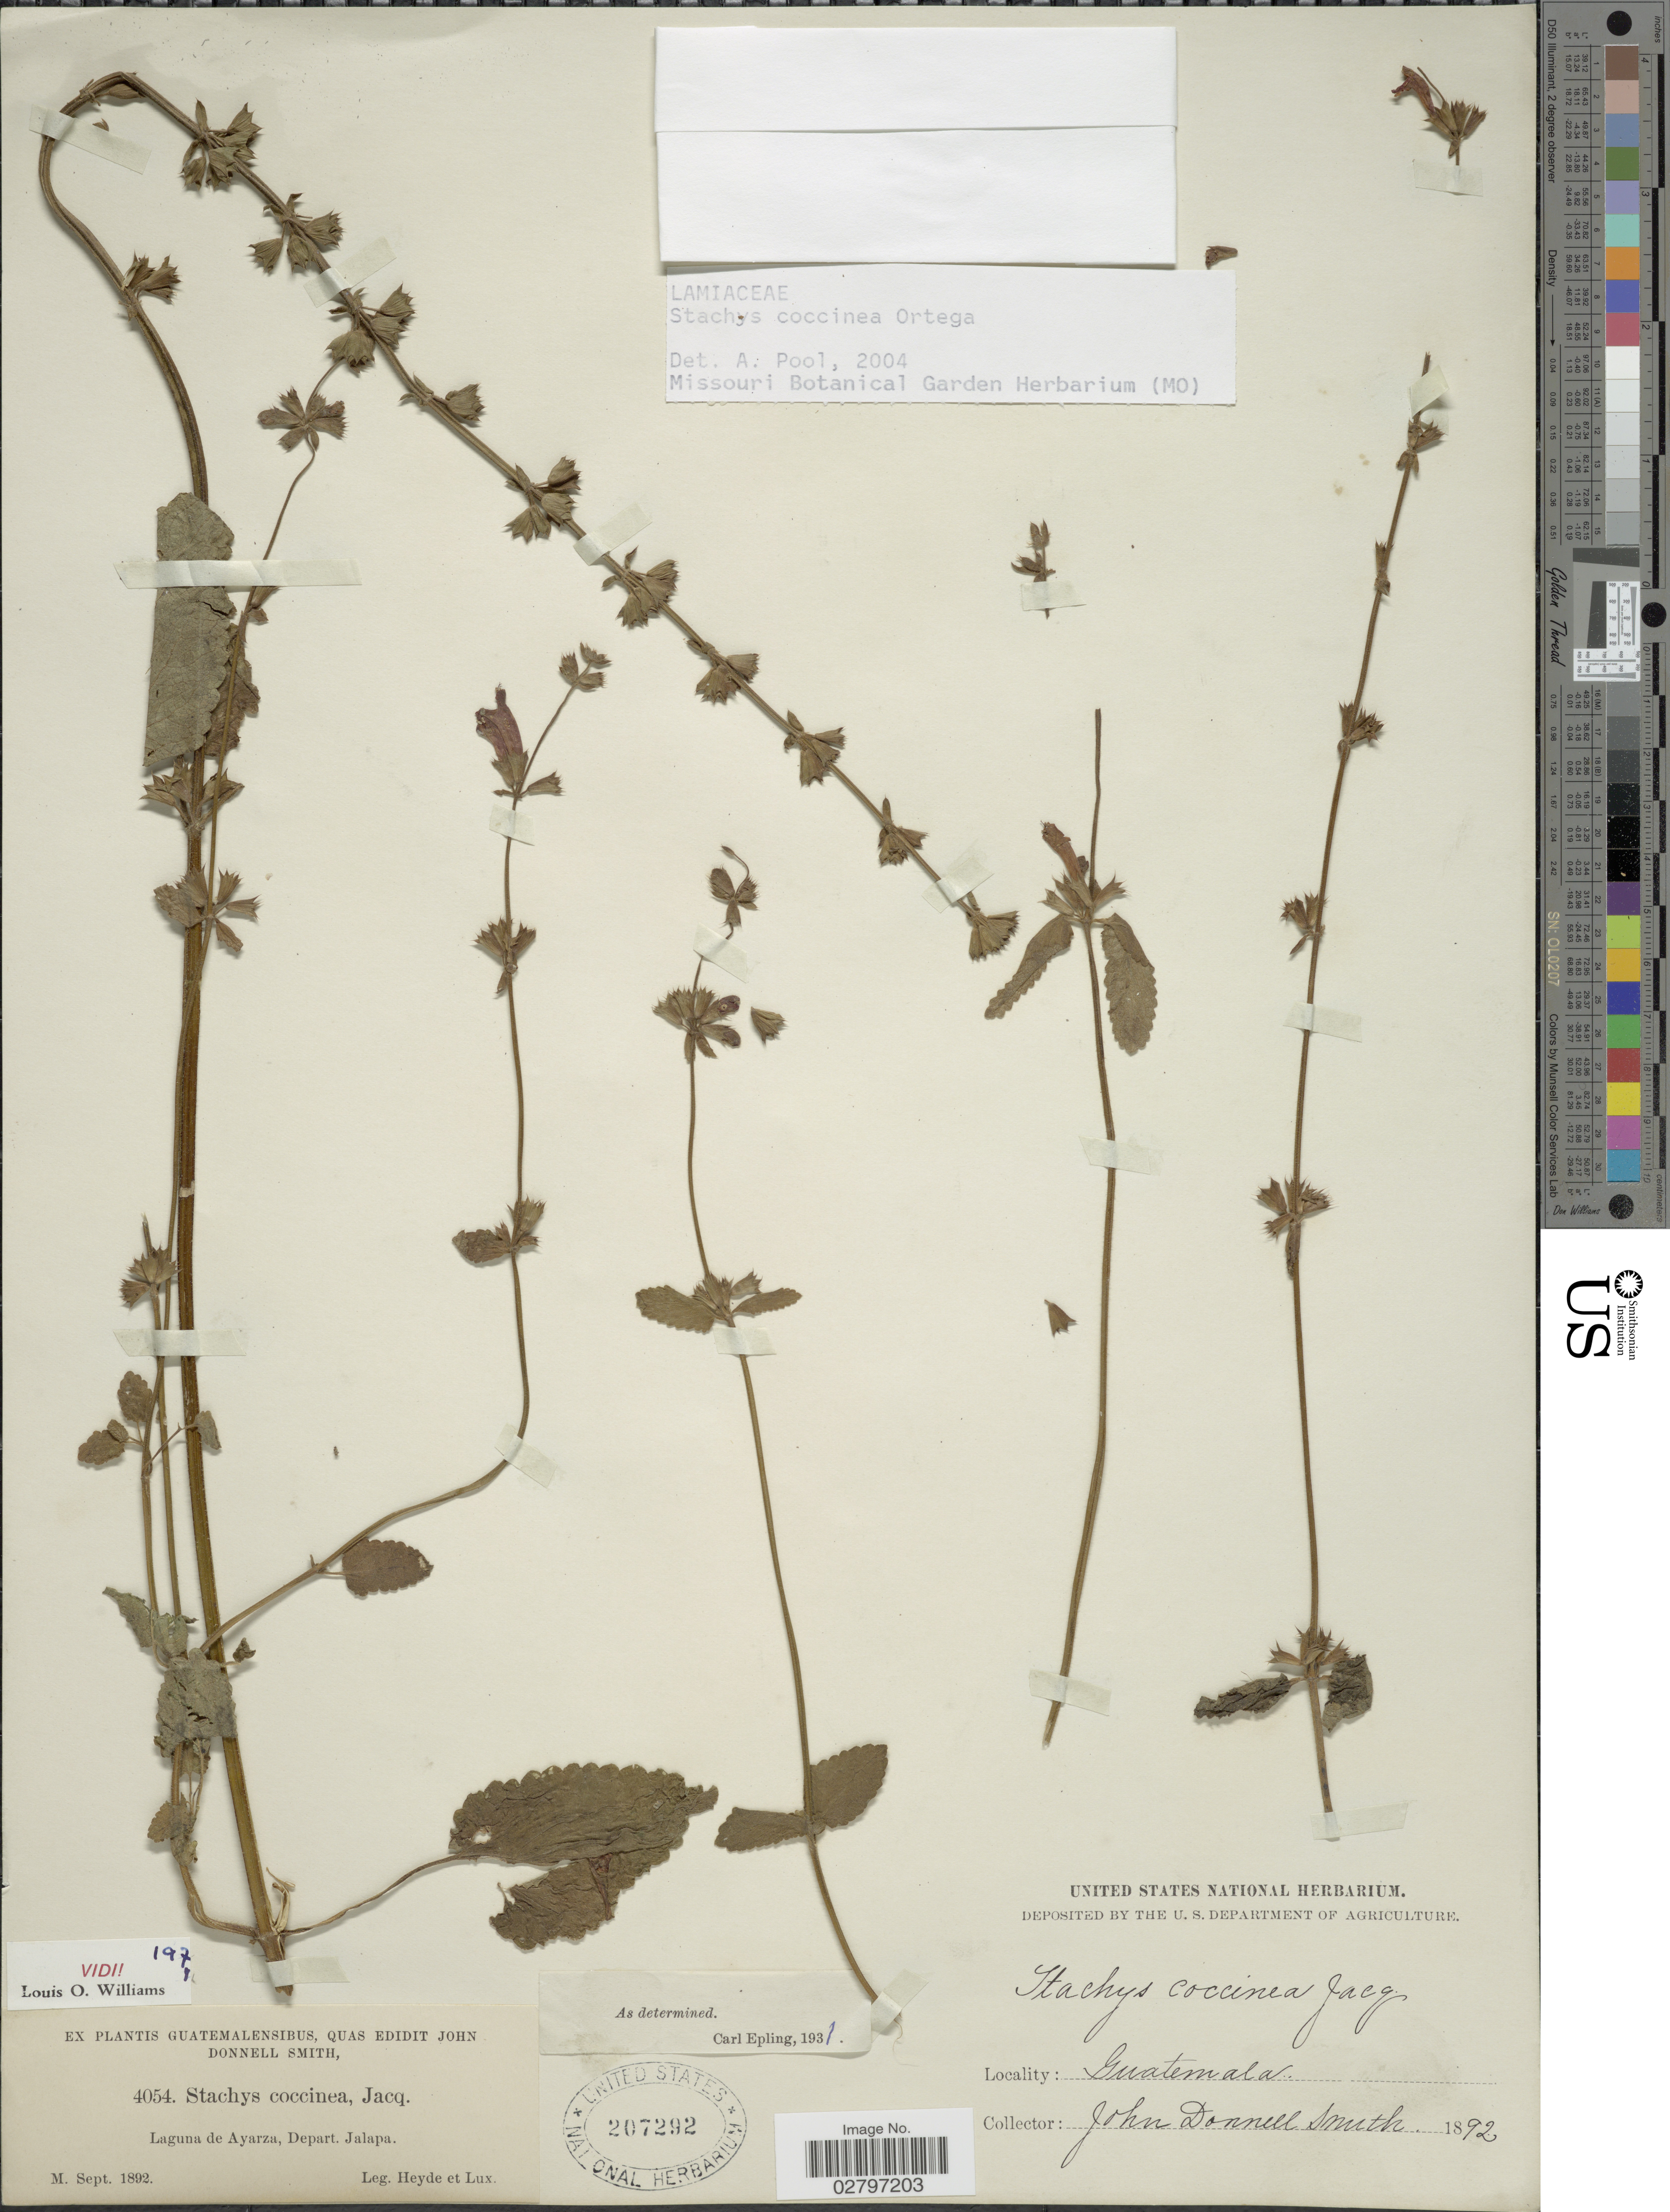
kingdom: Plantae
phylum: Tracheophyta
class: Magnoliopsida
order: Lamiales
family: Lamiaceae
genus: Stachys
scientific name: Stachys coccinea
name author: Ortega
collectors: Heyde & Lux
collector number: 4054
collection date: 1892-09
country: Guatemala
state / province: Jalapa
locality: Laguna de Ayarza, Depart. Jalapa.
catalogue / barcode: US 207292